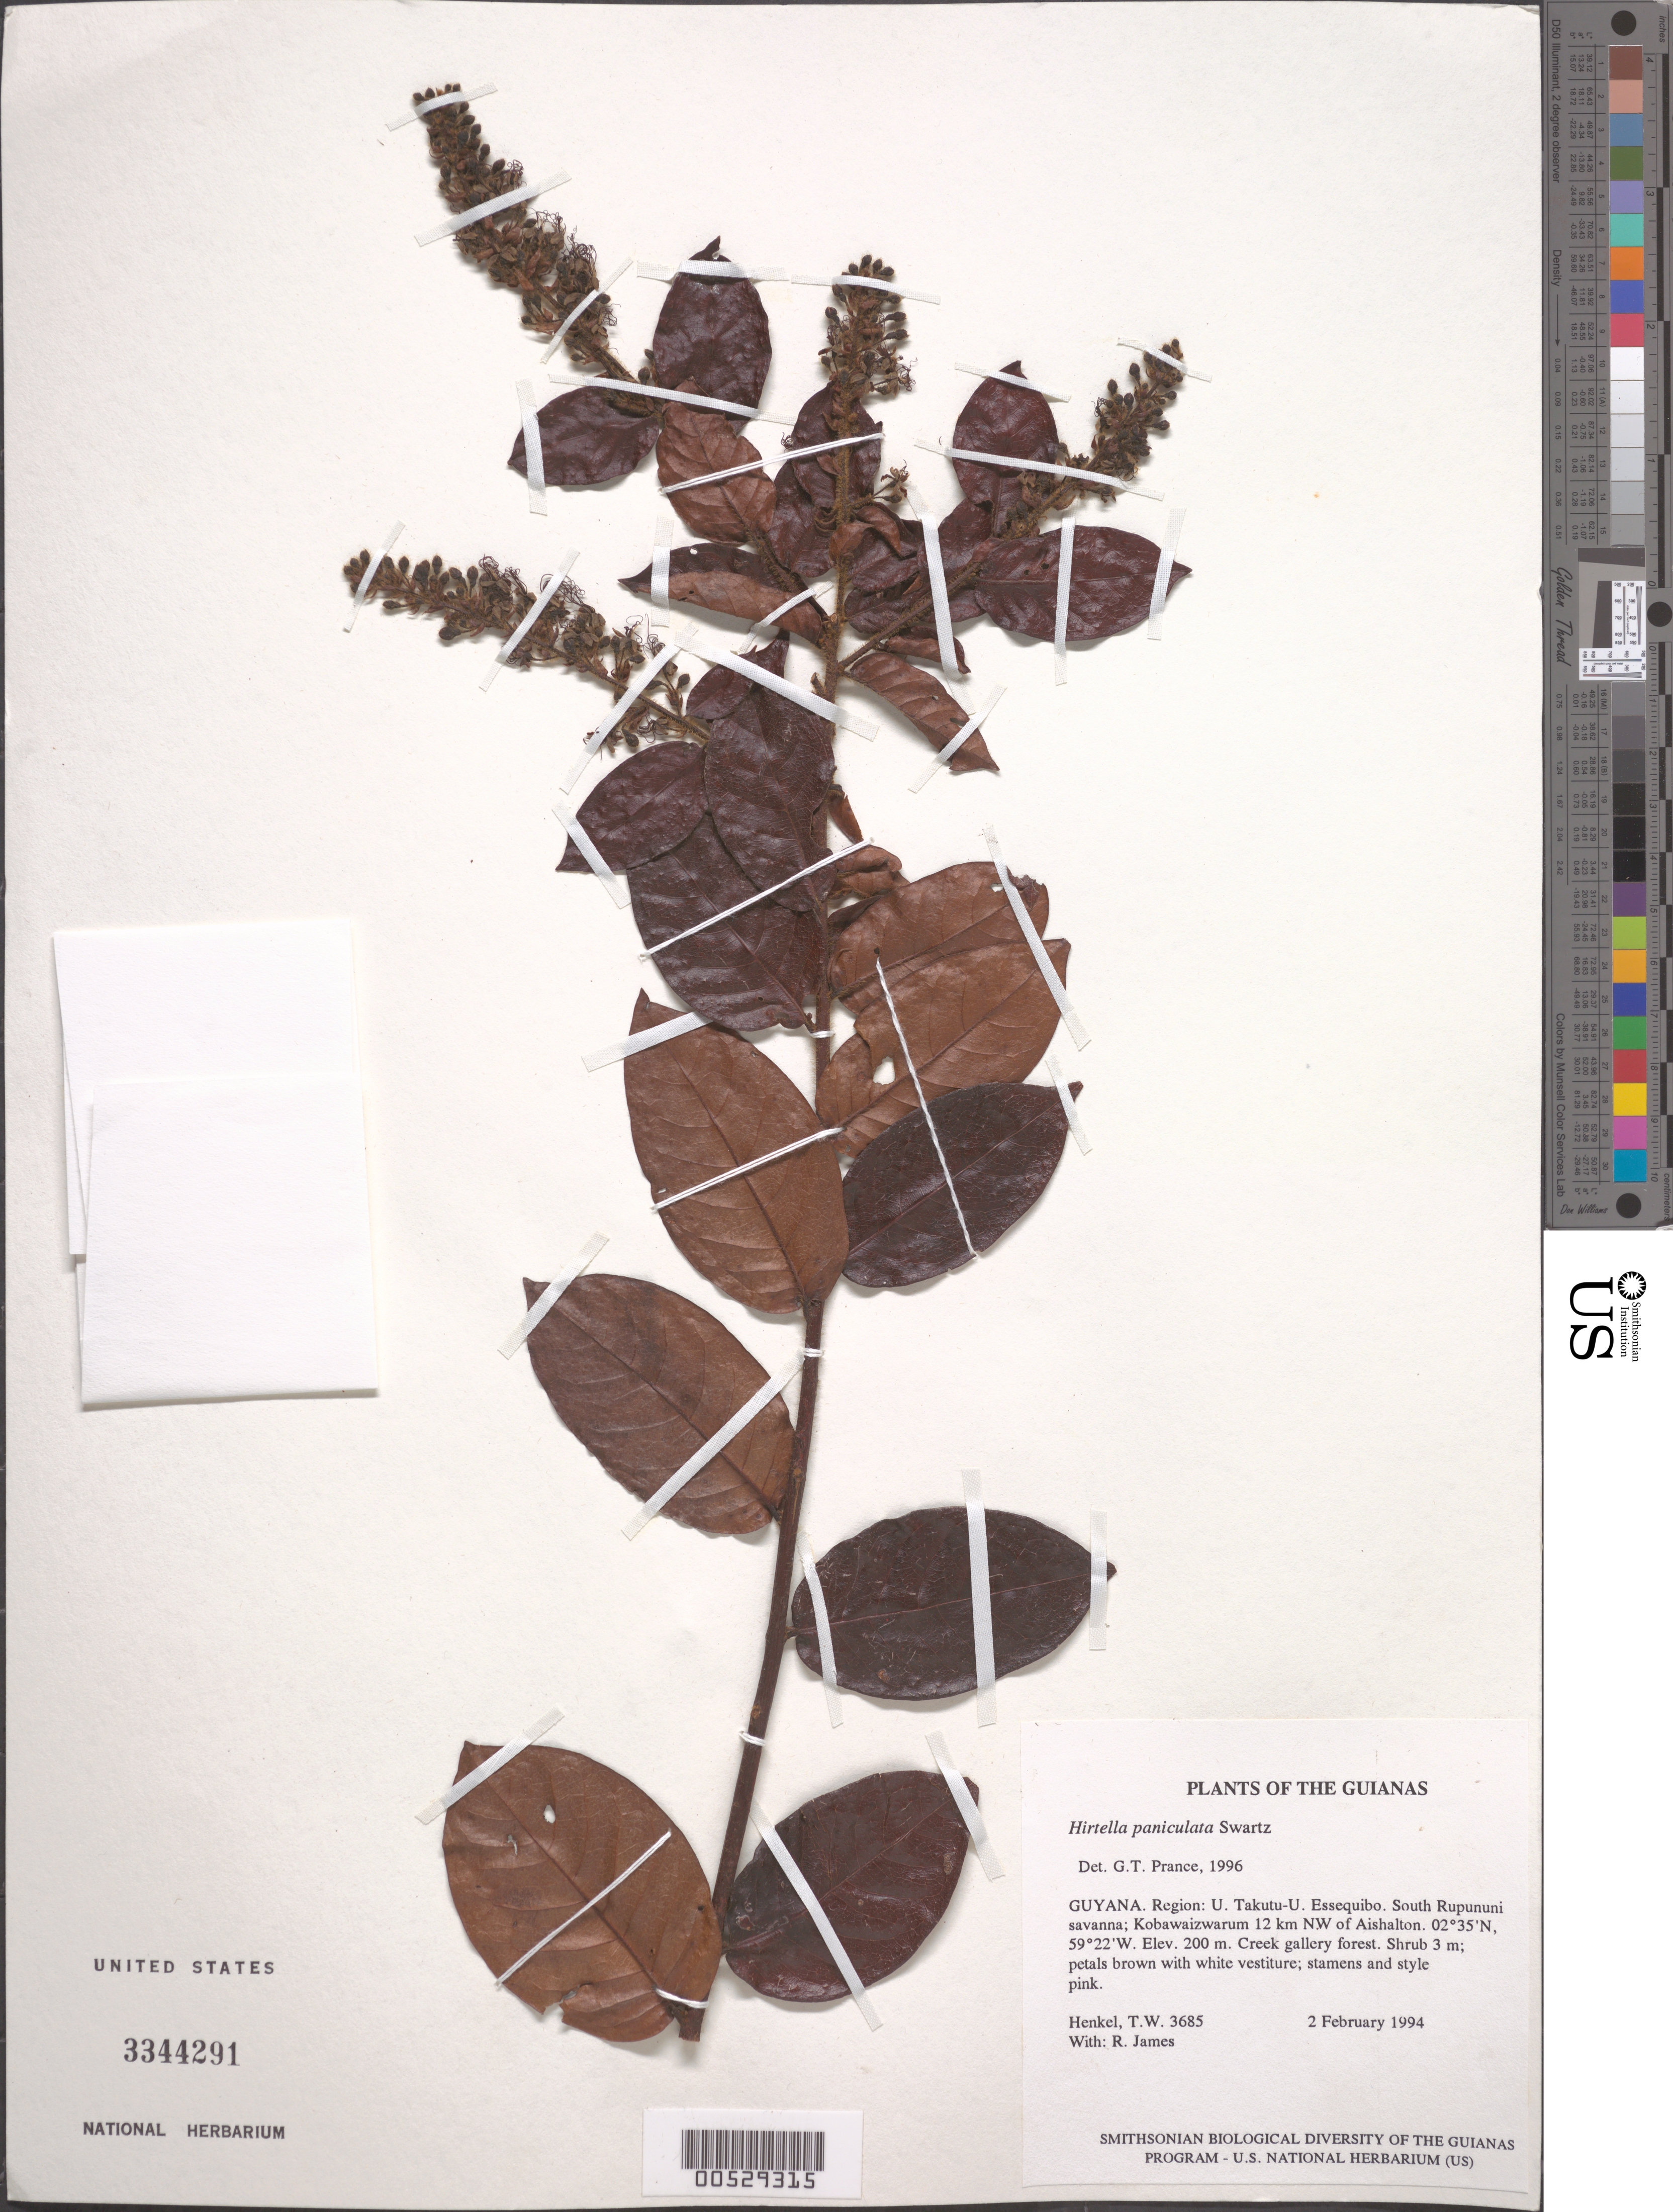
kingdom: Plantae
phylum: Tracheophyta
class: Magnoliopsida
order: Malpighiales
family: Chrysobalanaceae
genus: Hirtella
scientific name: Hirtella paniculata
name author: Sw.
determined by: Prance, G. T.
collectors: T. Henkel & R. James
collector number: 3685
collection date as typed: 2 February 1994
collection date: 1994-02-02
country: Guyana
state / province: U. Takutu-U. Essequibo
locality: South Rupununi savanna; Kobawaizwarum 12 km NW of Aishalton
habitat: Creek gallery forest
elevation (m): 200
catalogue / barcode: US 3344291